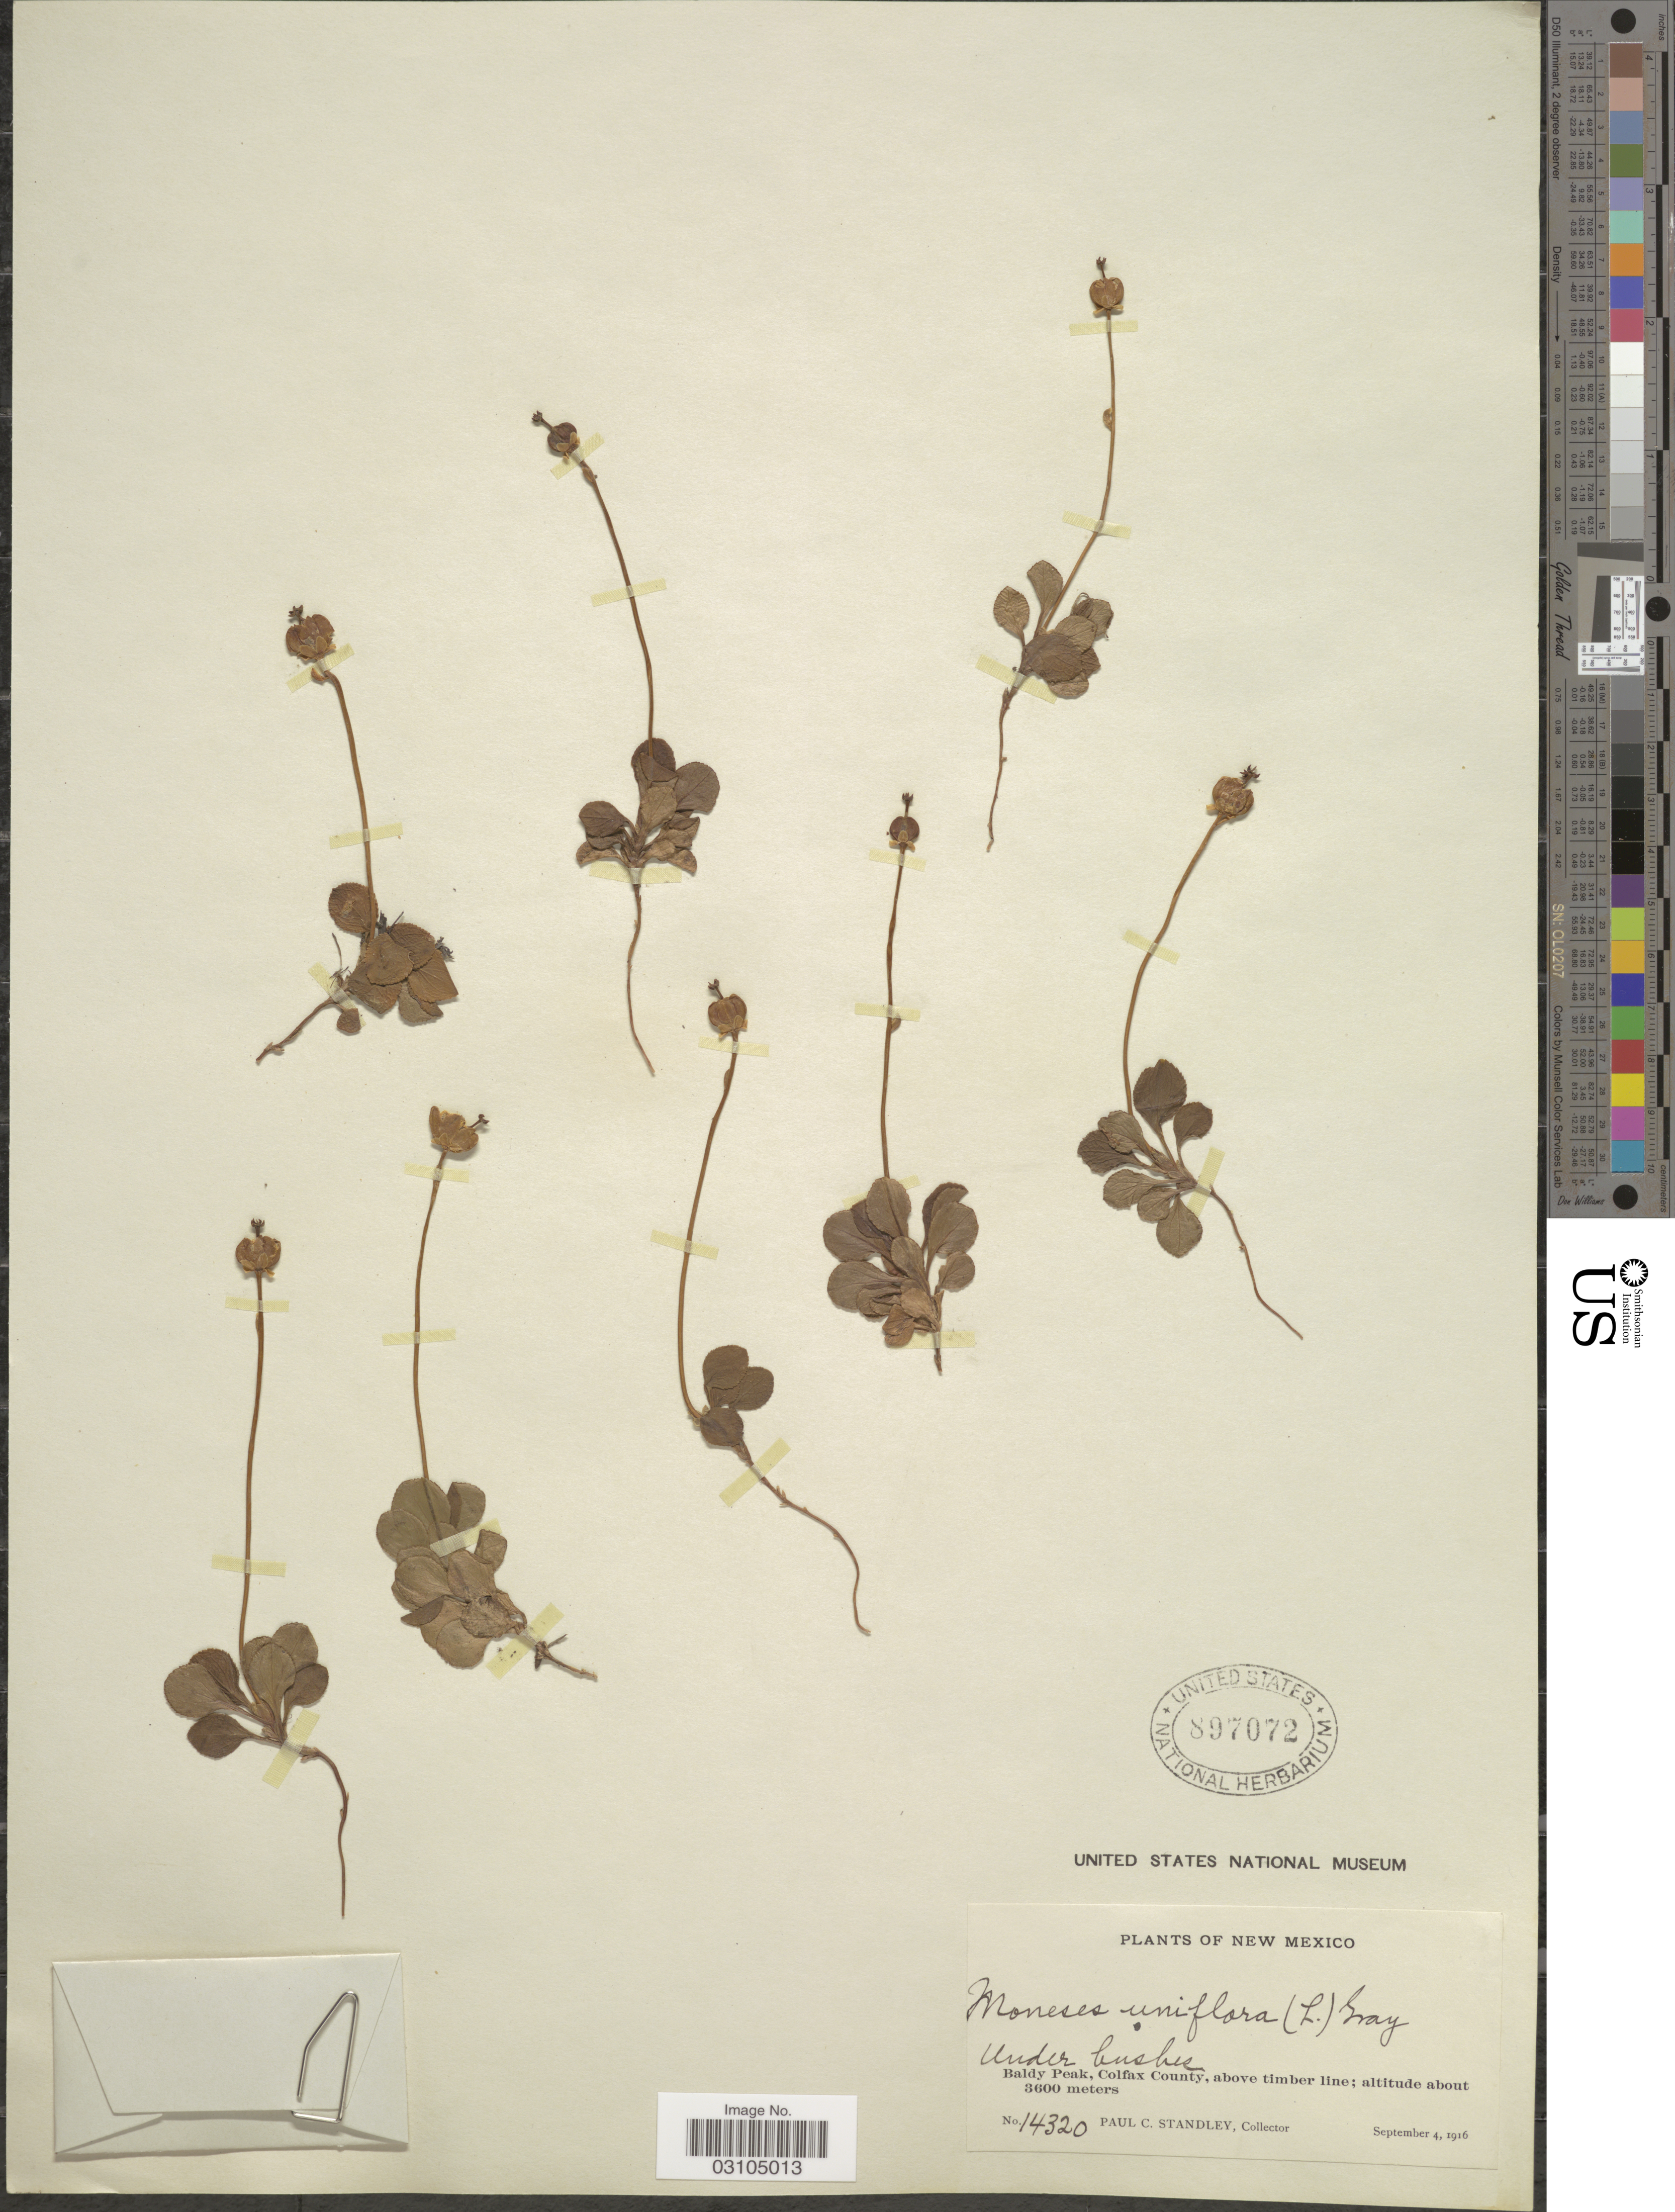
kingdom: Plantae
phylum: Tracheophyta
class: Magnoliopsida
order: Ericales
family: Ericaceae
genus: Moneses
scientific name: Moneses uniflora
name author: (L.) A. Gray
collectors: P. C. Standley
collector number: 14320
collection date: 1916-09-04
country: United States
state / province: New Mexico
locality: Baldy Peak, Colfax County, above timber line.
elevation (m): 3600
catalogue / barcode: US 897072